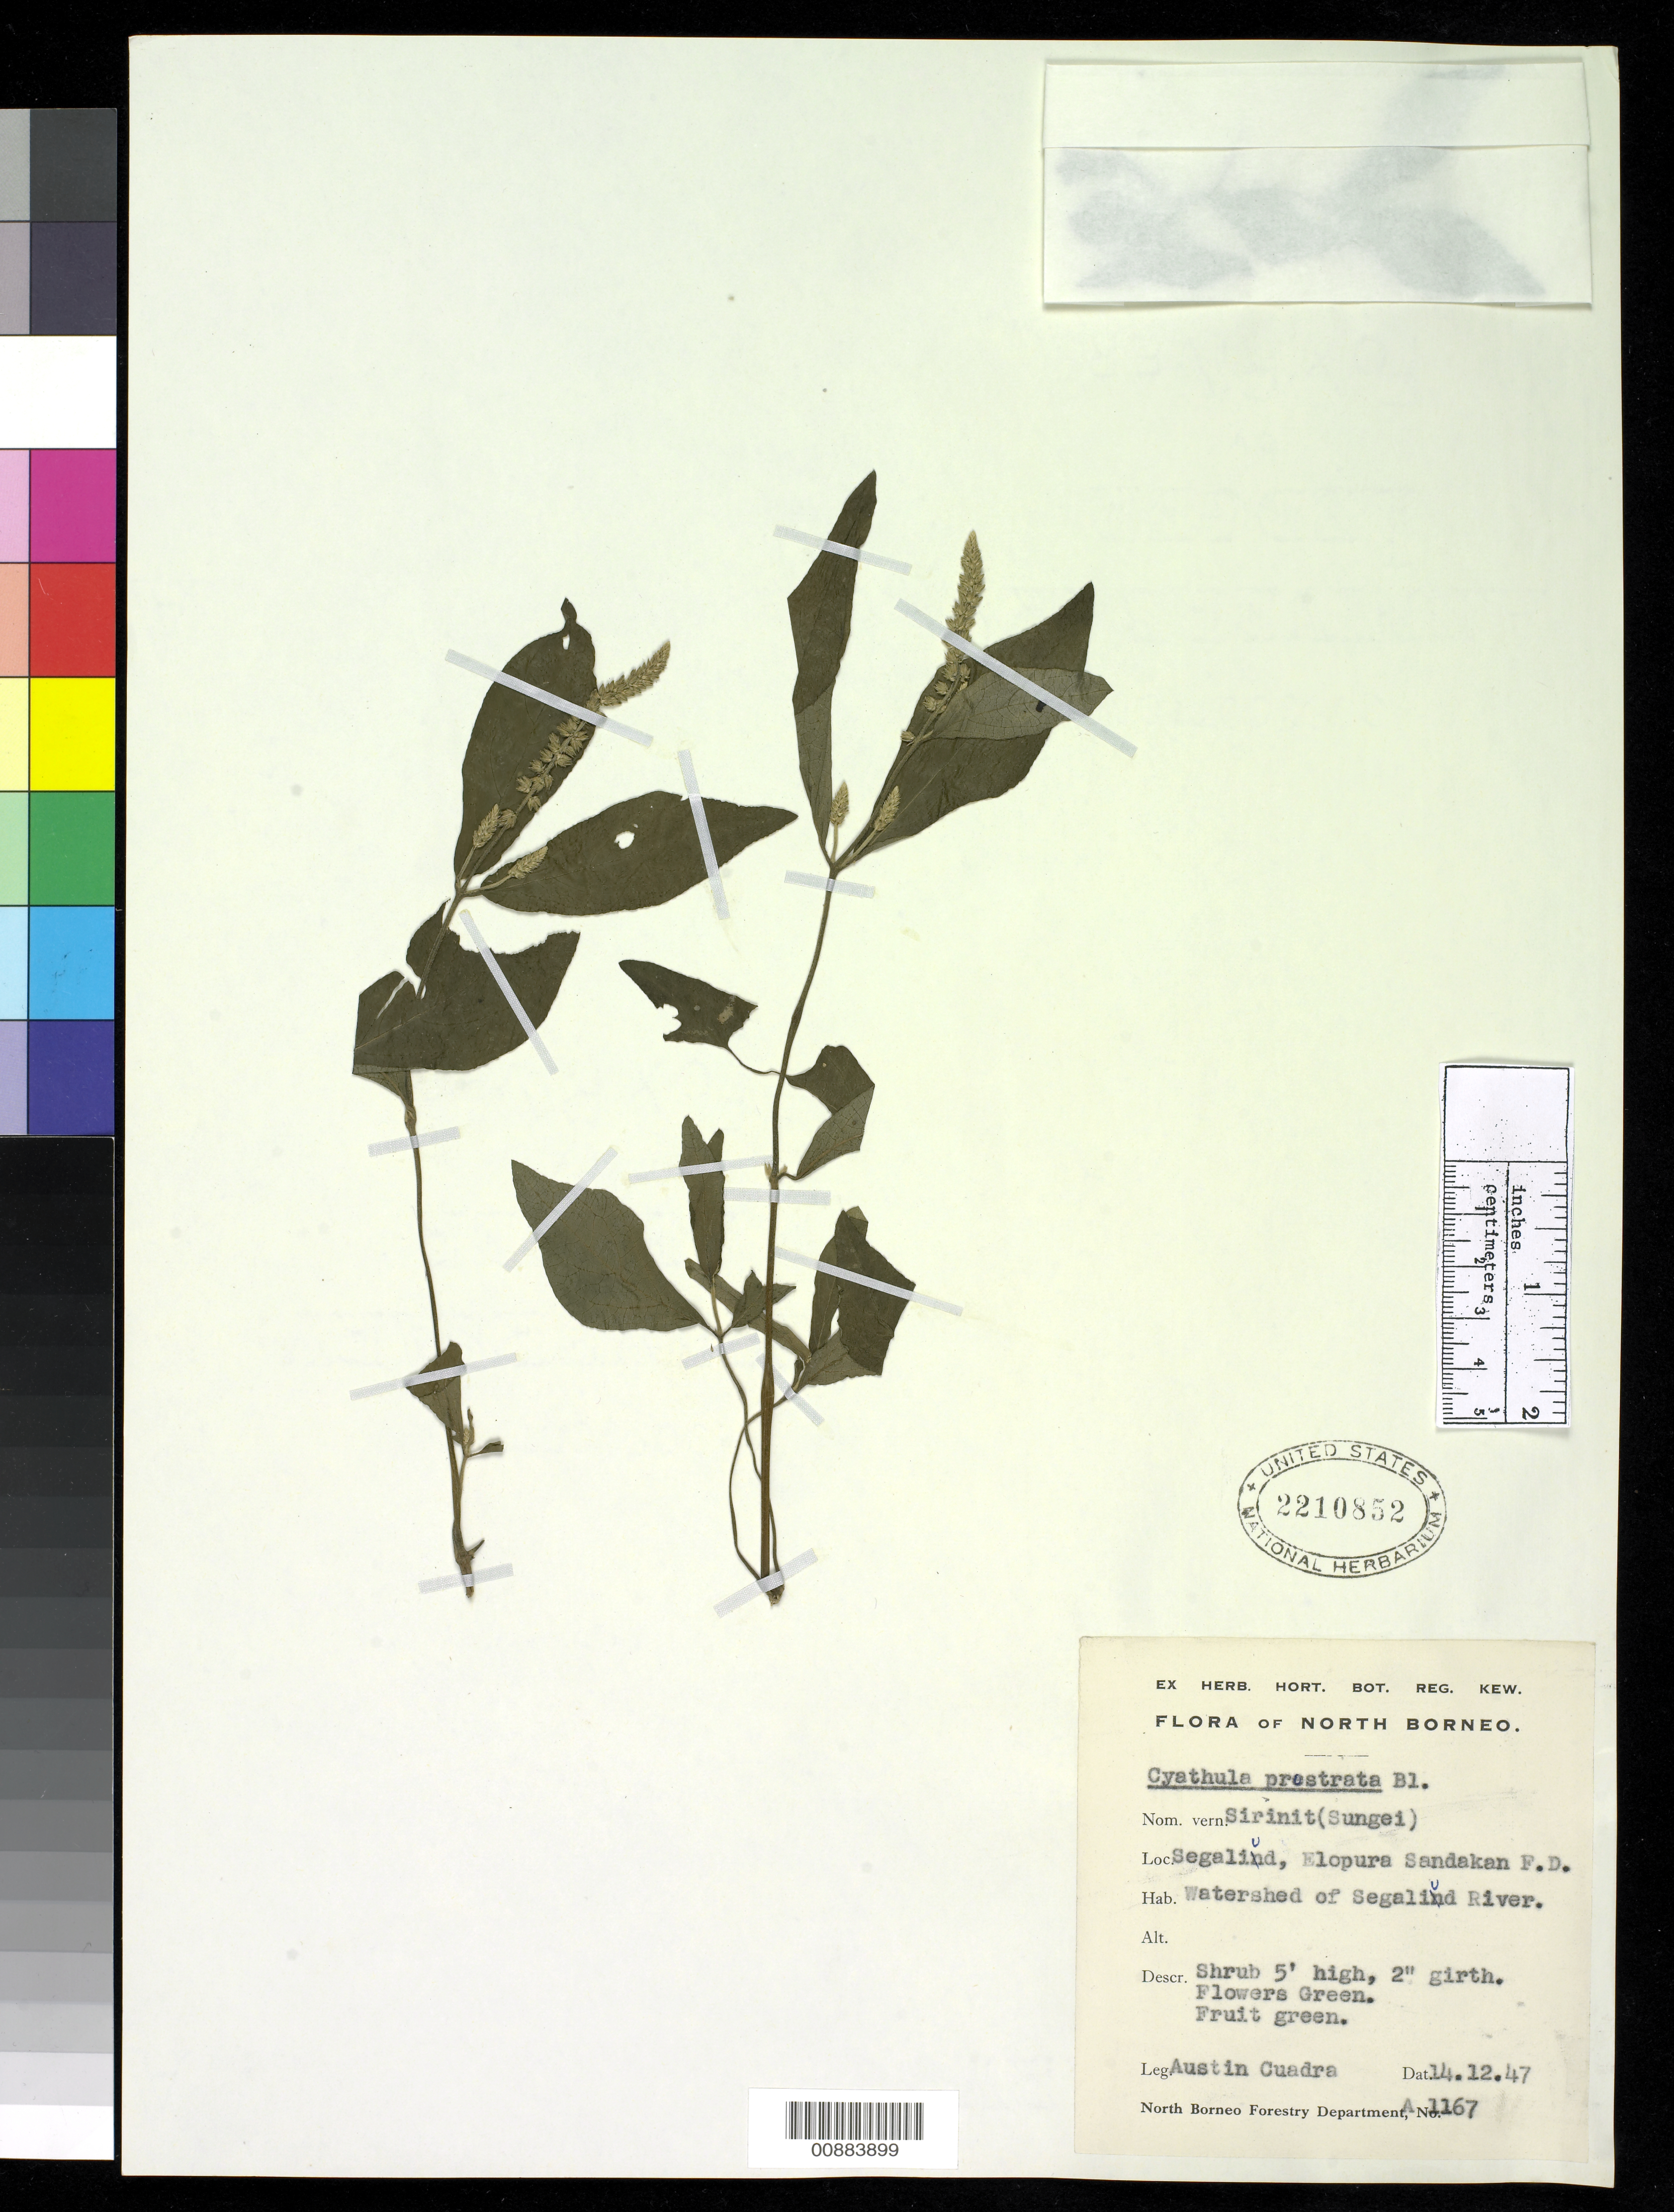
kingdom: Plantae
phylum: Tracheophyta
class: Magnoliopsida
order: Caryophyllales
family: Amaranthaceae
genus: Cyathula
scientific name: Cyathula prostrata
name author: (L.) Blume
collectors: A. Cuadra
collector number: A 1167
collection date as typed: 14 Dec 1974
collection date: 1974-12-14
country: Malaysia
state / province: Sabah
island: Borneo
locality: Segalind, Elopura Sandakan F.D.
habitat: Watershed of Segalind River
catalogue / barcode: US 2210852